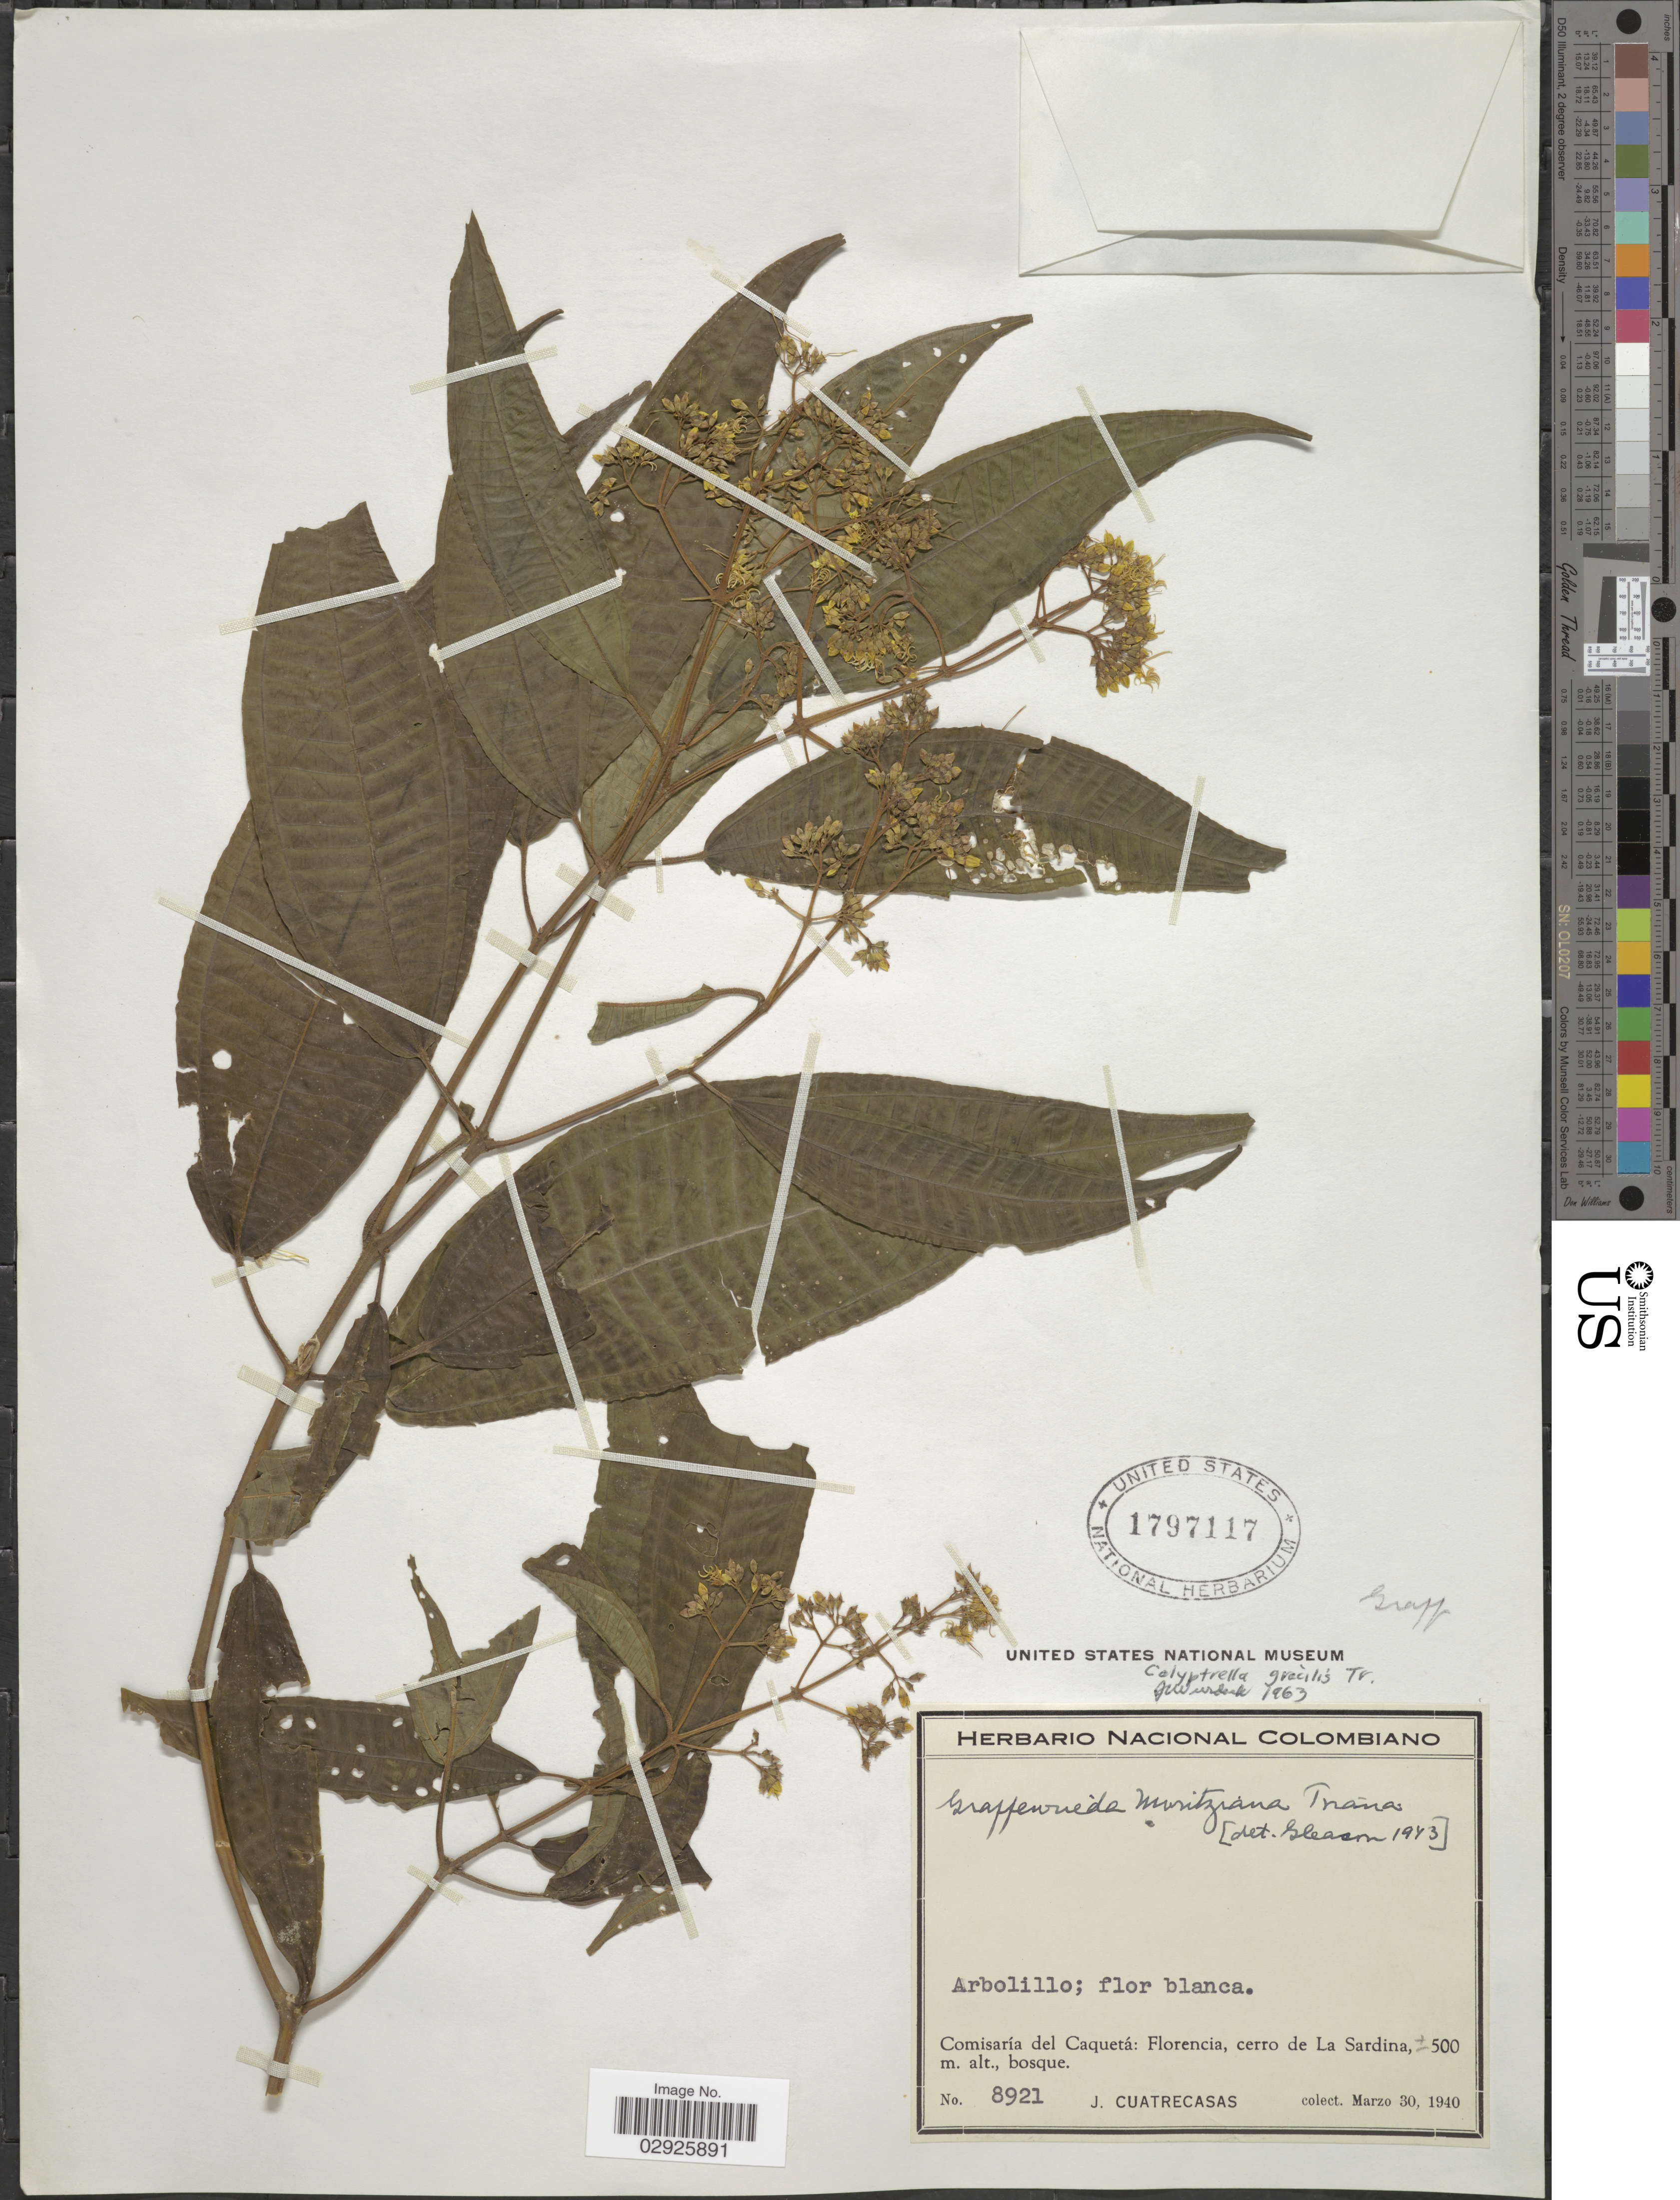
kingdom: Plantae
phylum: Tracheophyta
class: Magnoliopsida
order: Myrtales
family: Melastomataceae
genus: Graffenrieda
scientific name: Graffenrieda gracilis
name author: (Triana) L.O. Williams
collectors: J. Cuatrecasas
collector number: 8921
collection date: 1940-03-30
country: Colombia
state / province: Caquetá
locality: Comisaría del Caquetá: Florencia, cerro de La Sardina.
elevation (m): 500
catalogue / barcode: US 1797117